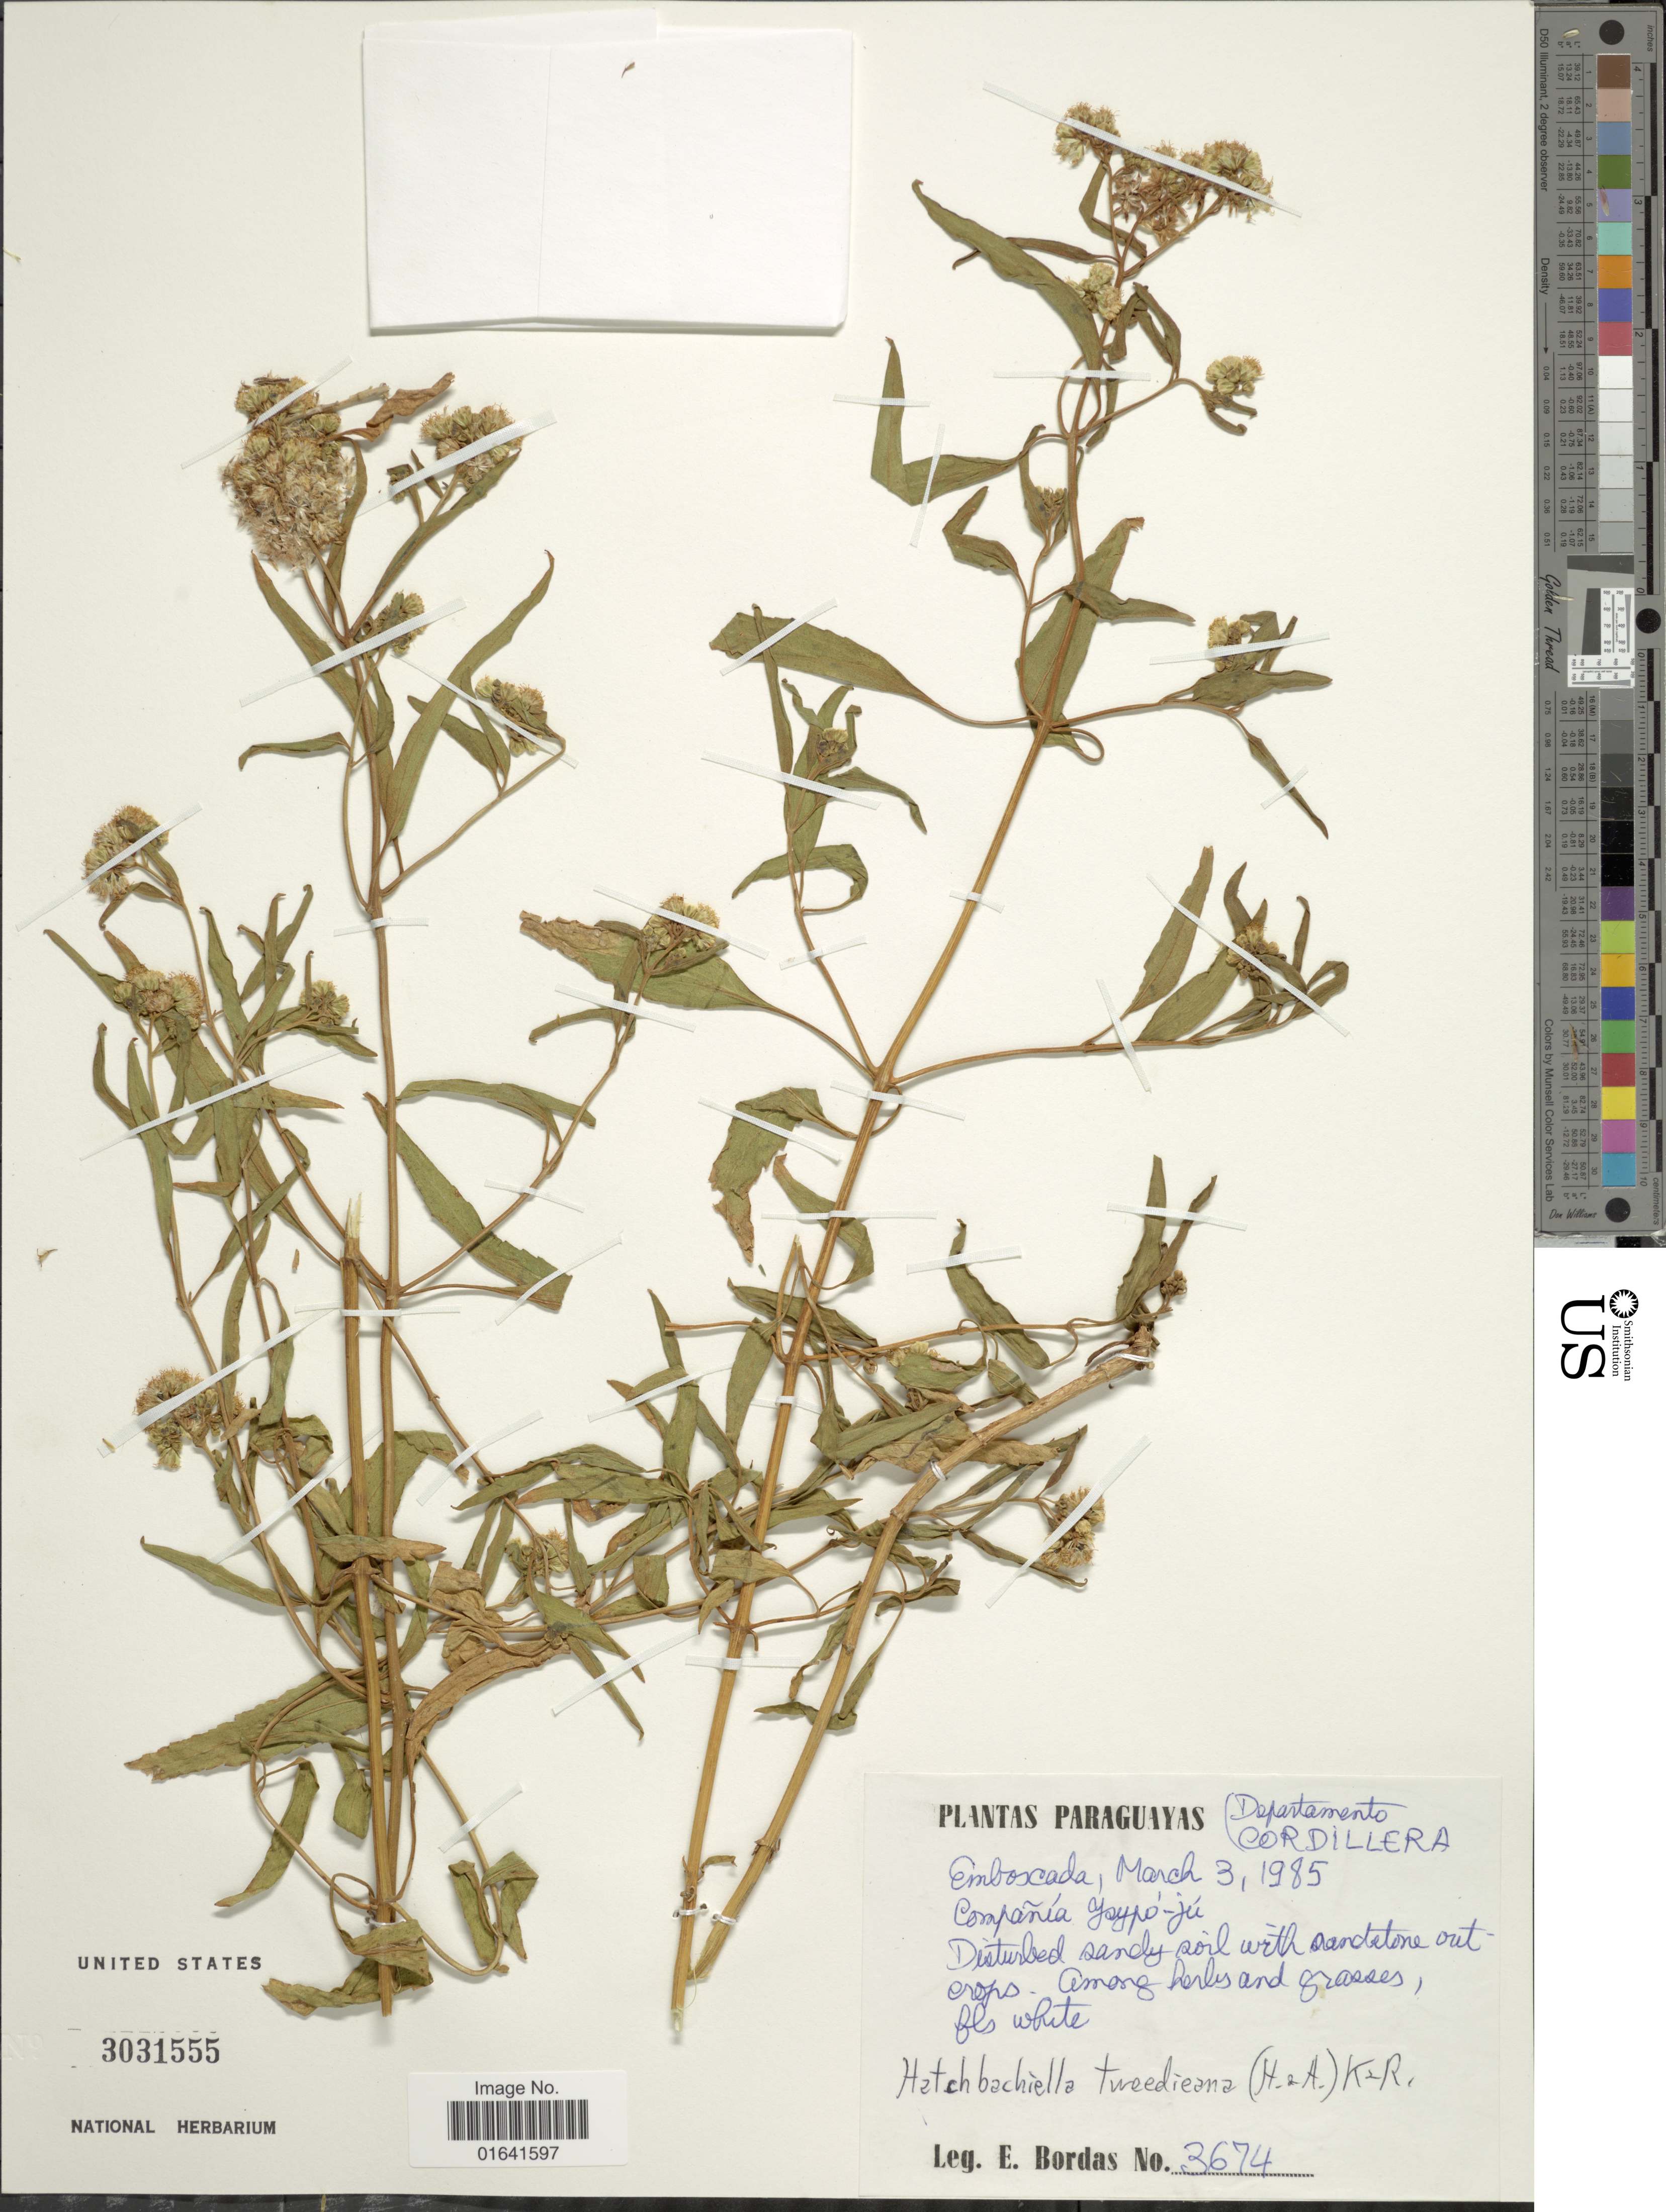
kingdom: Plantae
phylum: Tracheophyta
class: Magnoliopsida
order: Asterales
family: Asteraceae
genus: Hatschbachiella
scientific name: Hatschbachiella tweedieana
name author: (Hook. & Arn.) R.M. King & H. Rob.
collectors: E. Bordas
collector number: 3674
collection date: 1985-03-03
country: Paraguay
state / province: Cordillera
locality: Departamento Cordillera, Emboscada, Compañia Ysypó-jú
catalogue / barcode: US 3031555